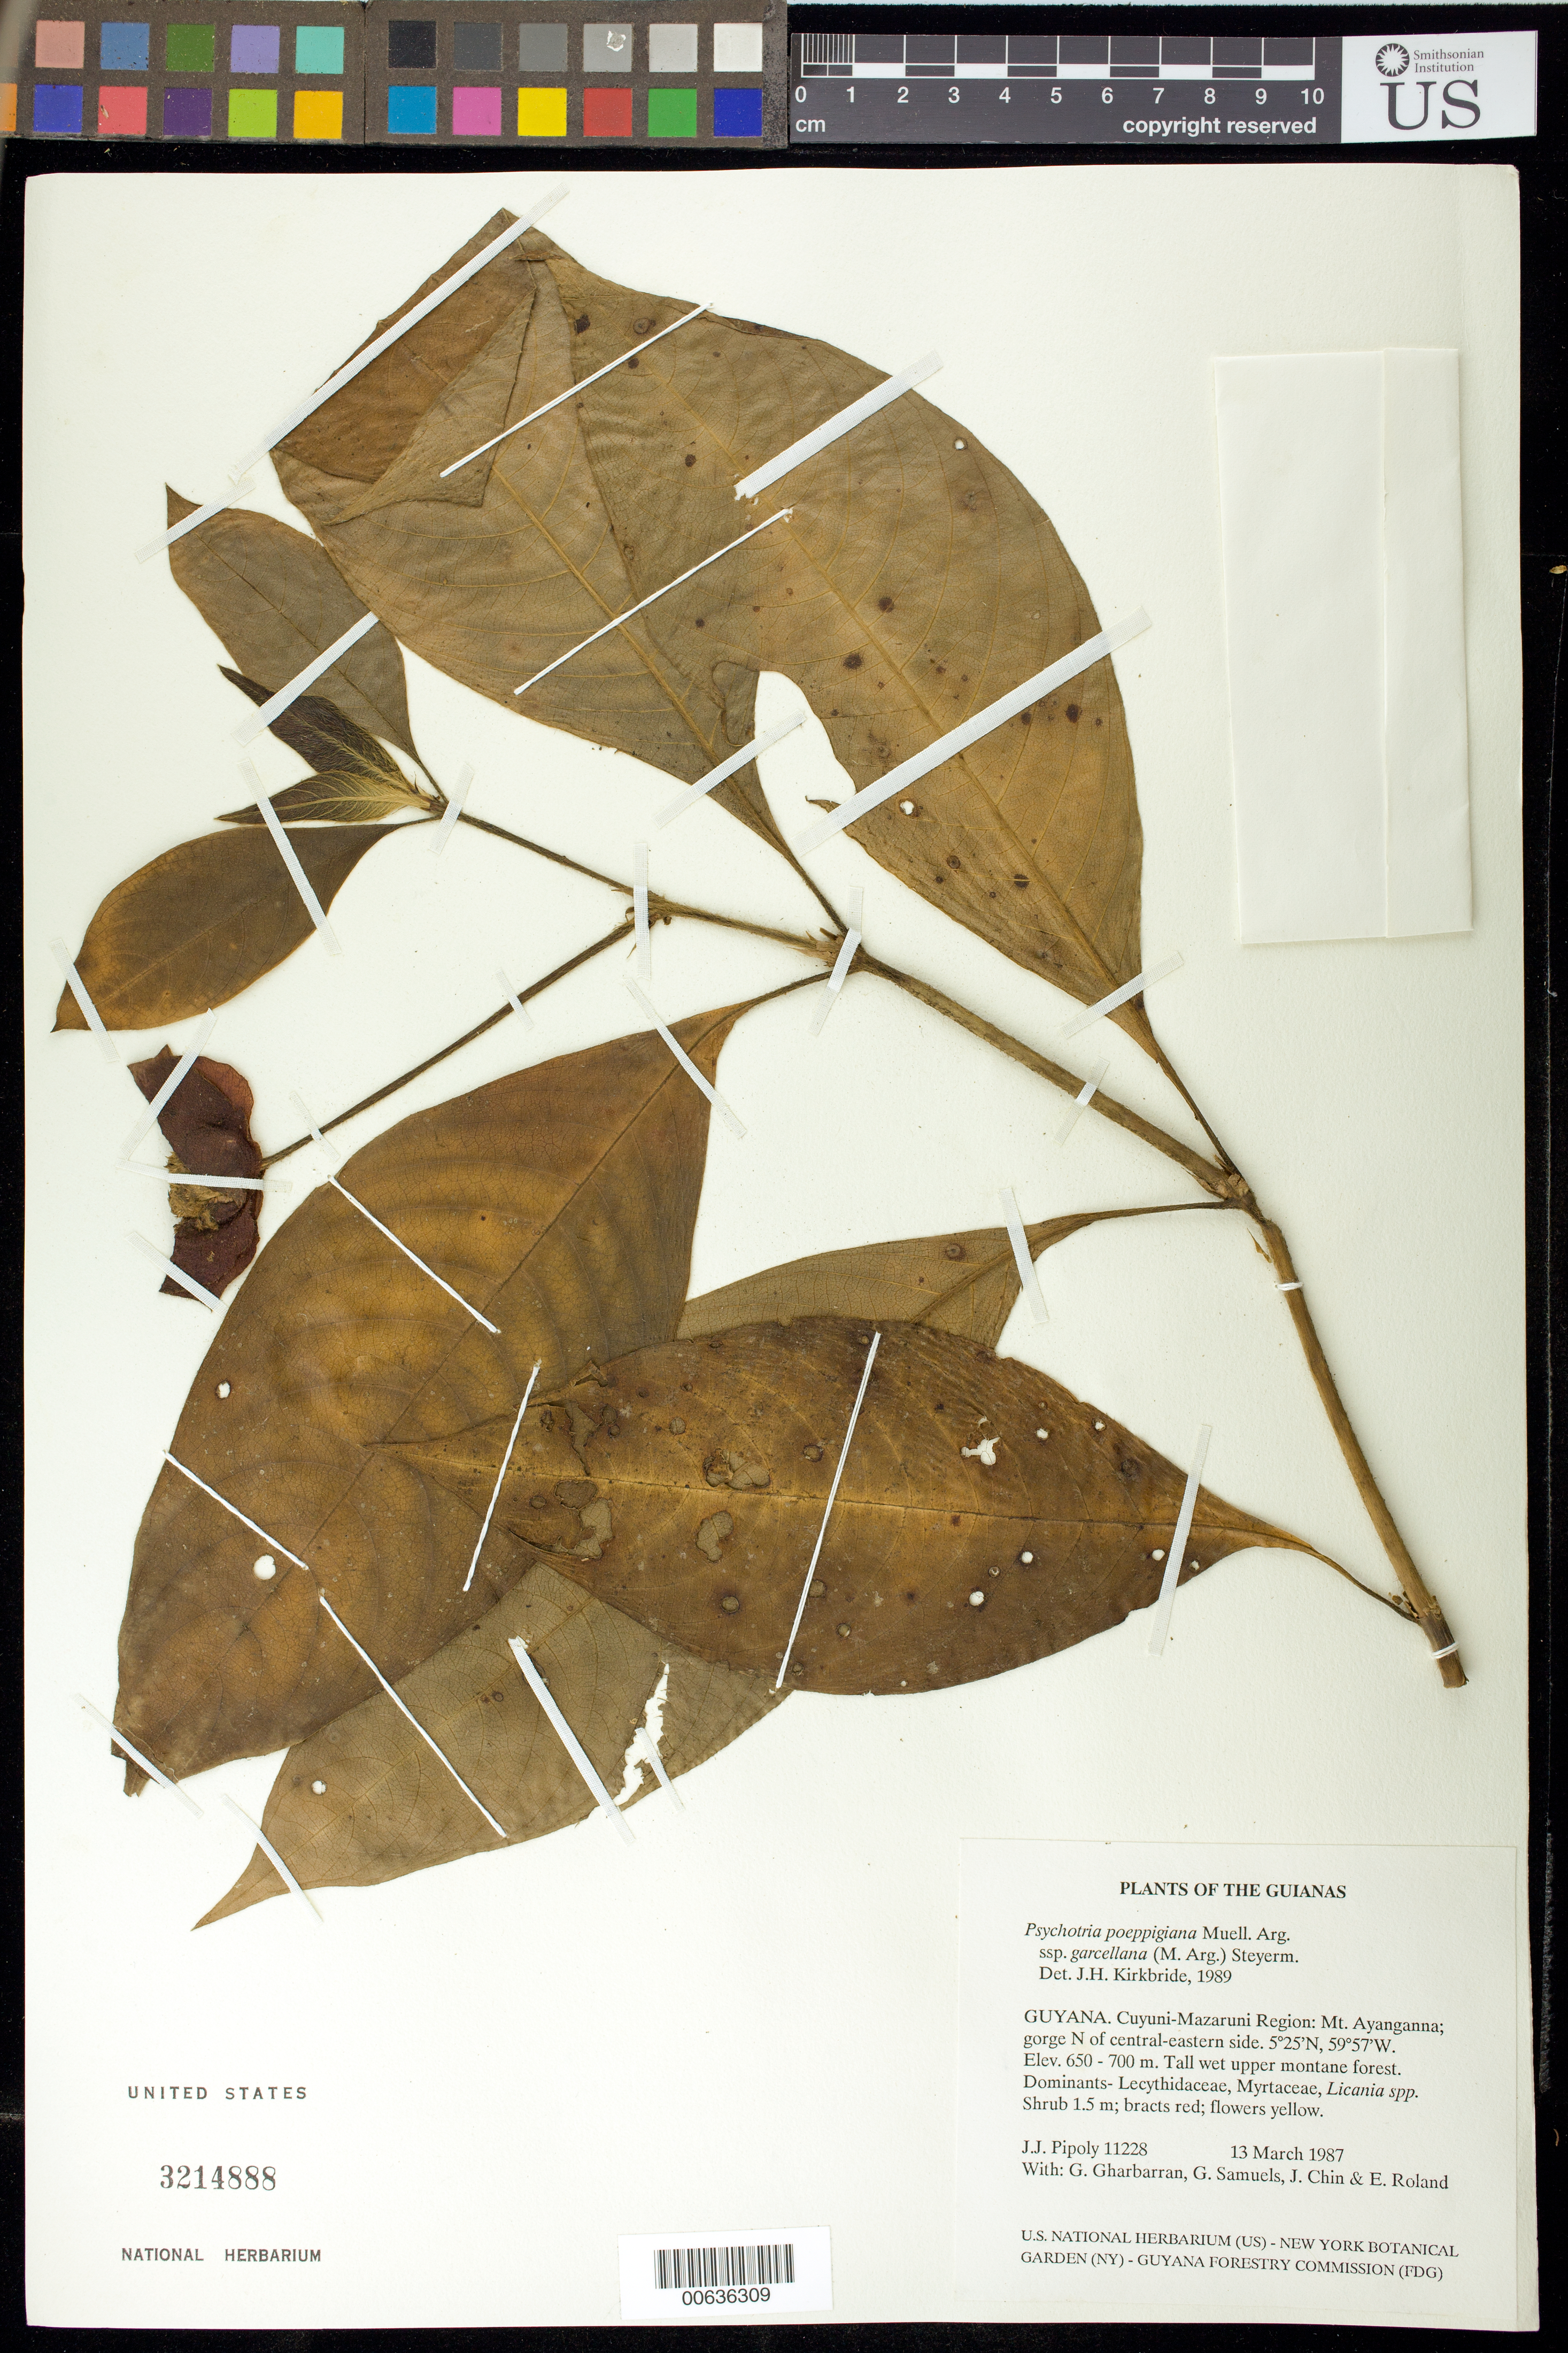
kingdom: Plantae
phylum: Tracheophyta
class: Magnoliopsida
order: Gentianales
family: Rubiaceae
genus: Palicourea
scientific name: Palicourea tomentosa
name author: (Aubl.) Borhidi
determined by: Kirkbride, J. H., Jr.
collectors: J. J. Pipoly, G. Gharbarran, G. Samuels, J. Chin & E. Roland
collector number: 11228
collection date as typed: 13 March 1987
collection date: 1987-03-13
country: Guyana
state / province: Cuyuni-Mazaruni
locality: Mt. Ayanganna; gorge N of central-eastern side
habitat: Tall wet upper montane forest. Dominants: Lecythidaceae, Myrtaceae, Licania spp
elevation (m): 650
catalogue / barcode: US 3214888